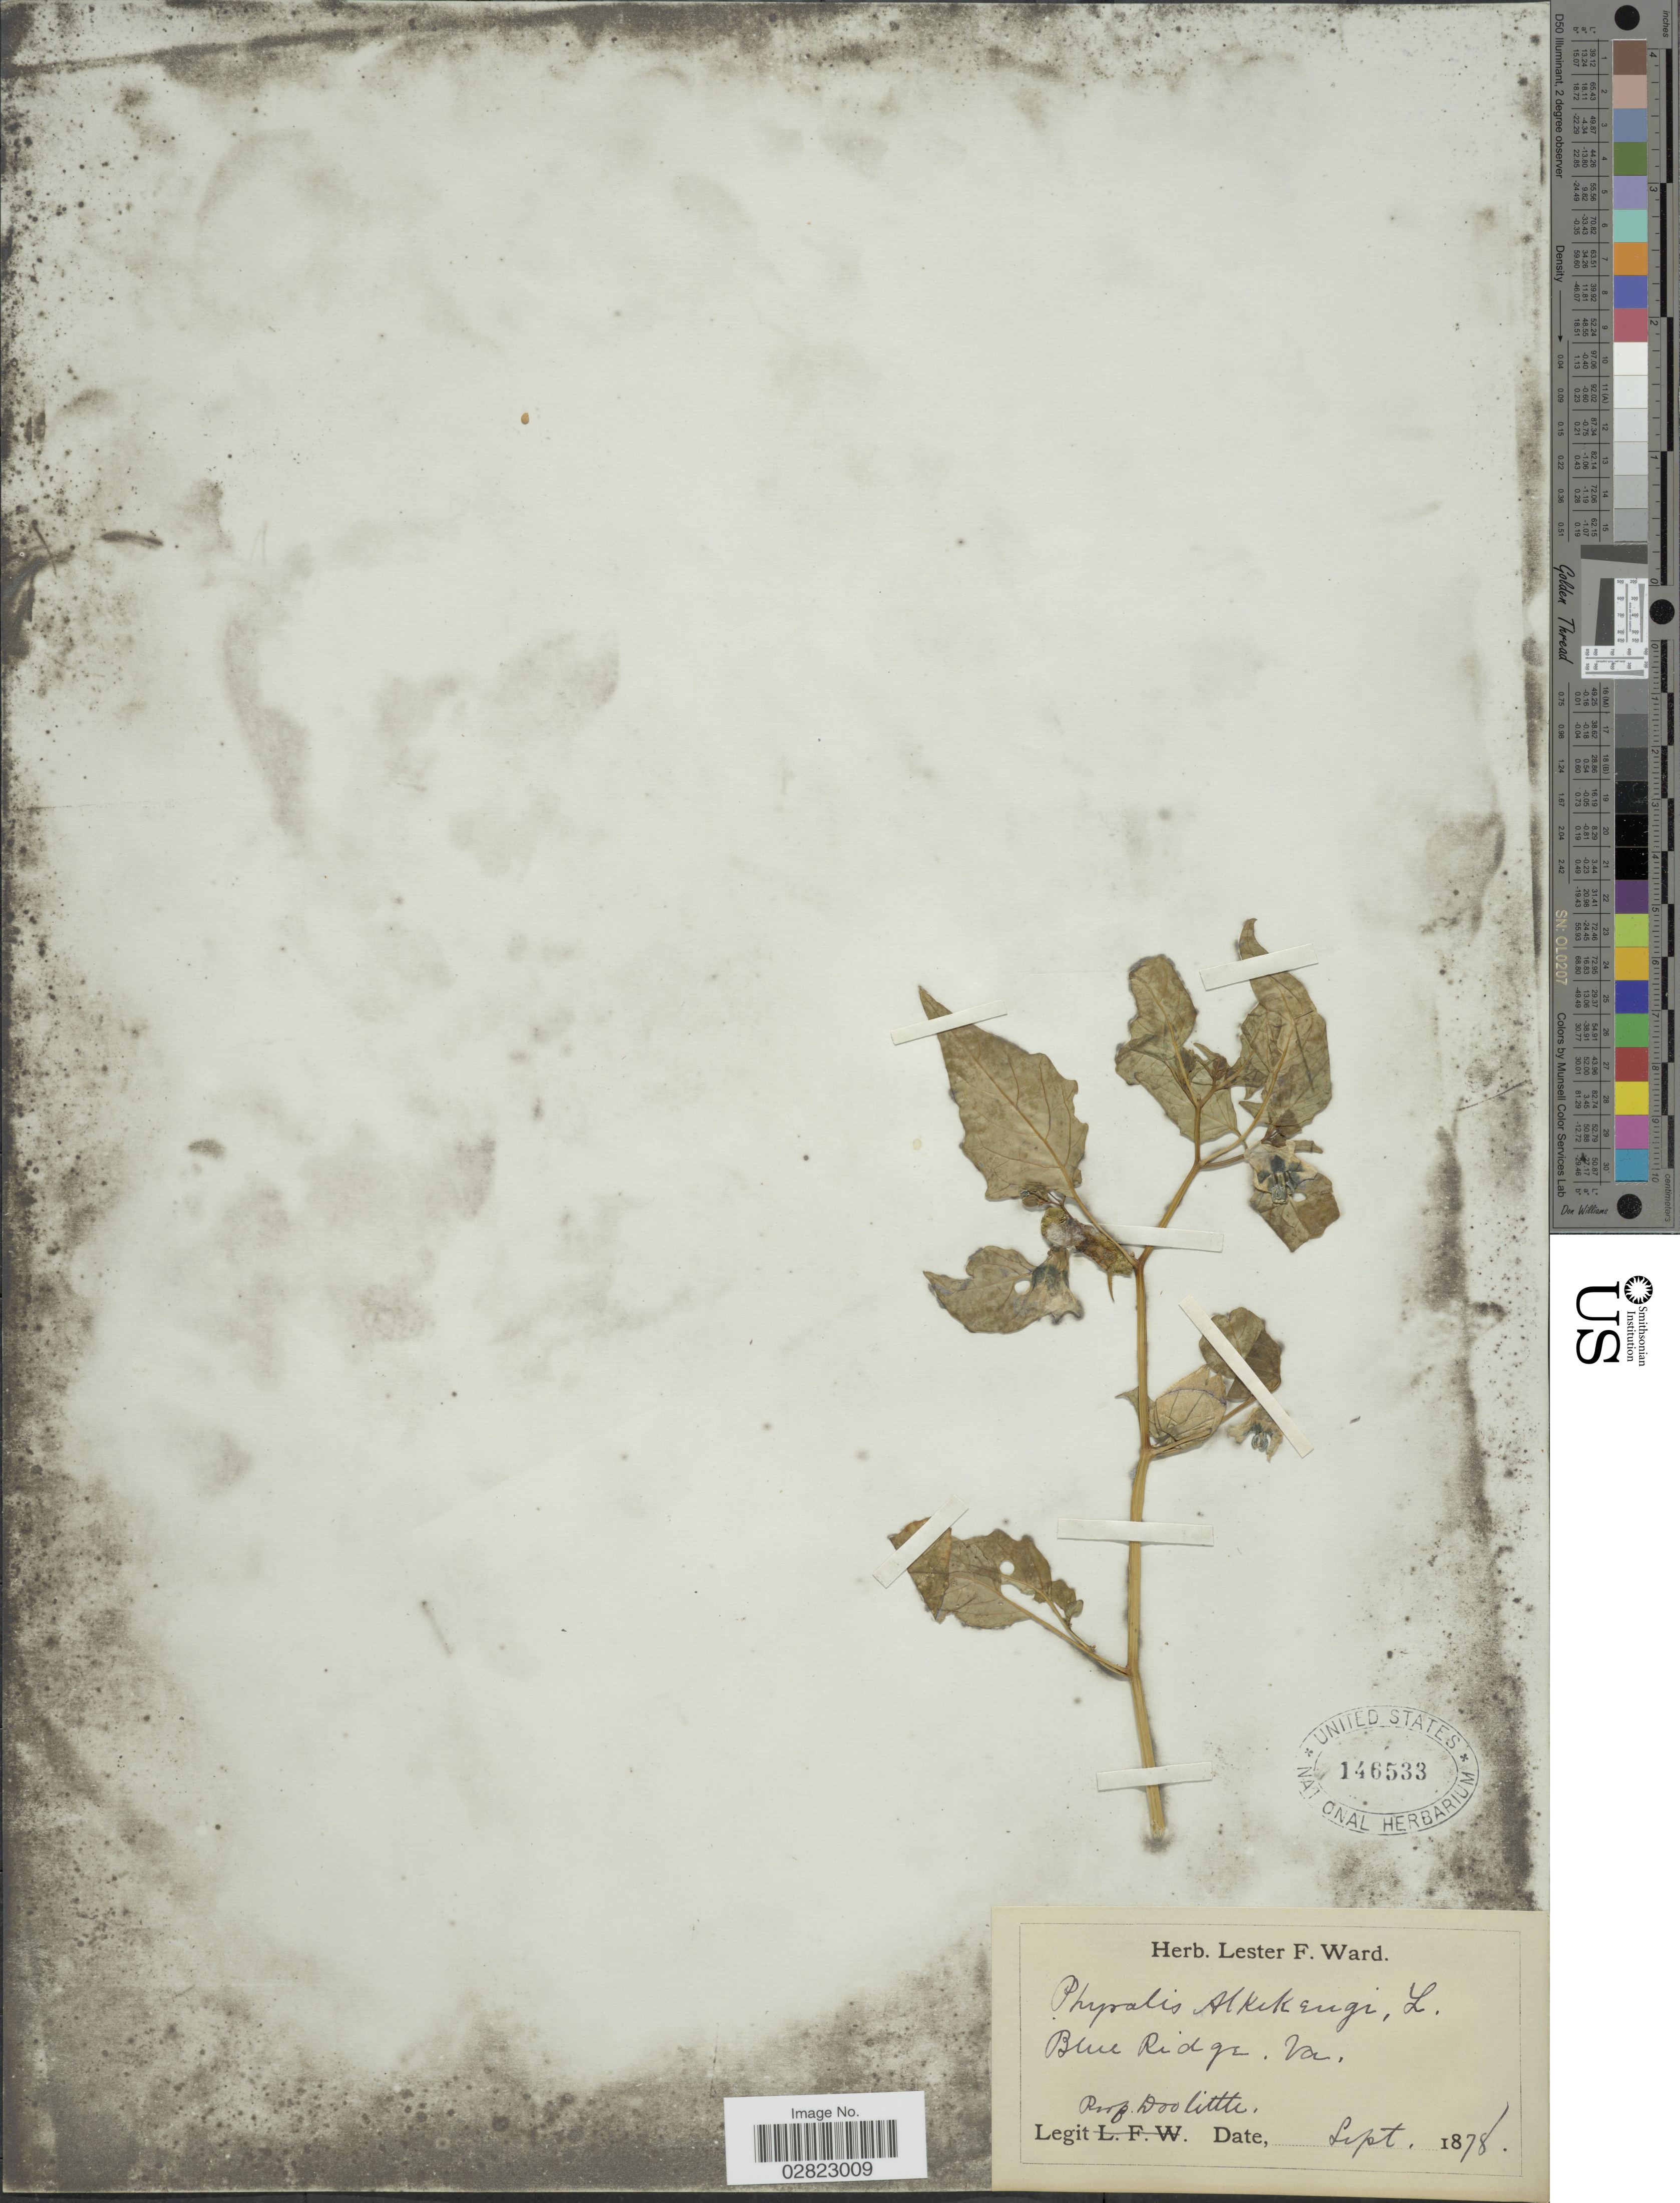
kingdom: Plantae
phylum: Tracheophyta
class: Magnoliopsida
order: Solanales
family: Solanaceae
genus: Physalis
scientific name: Physalis alkekengi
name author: L.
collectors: -. Doolittle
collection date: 1878-09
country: United States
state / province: Virginia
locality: Blue Ridge.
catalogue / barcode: US 146533